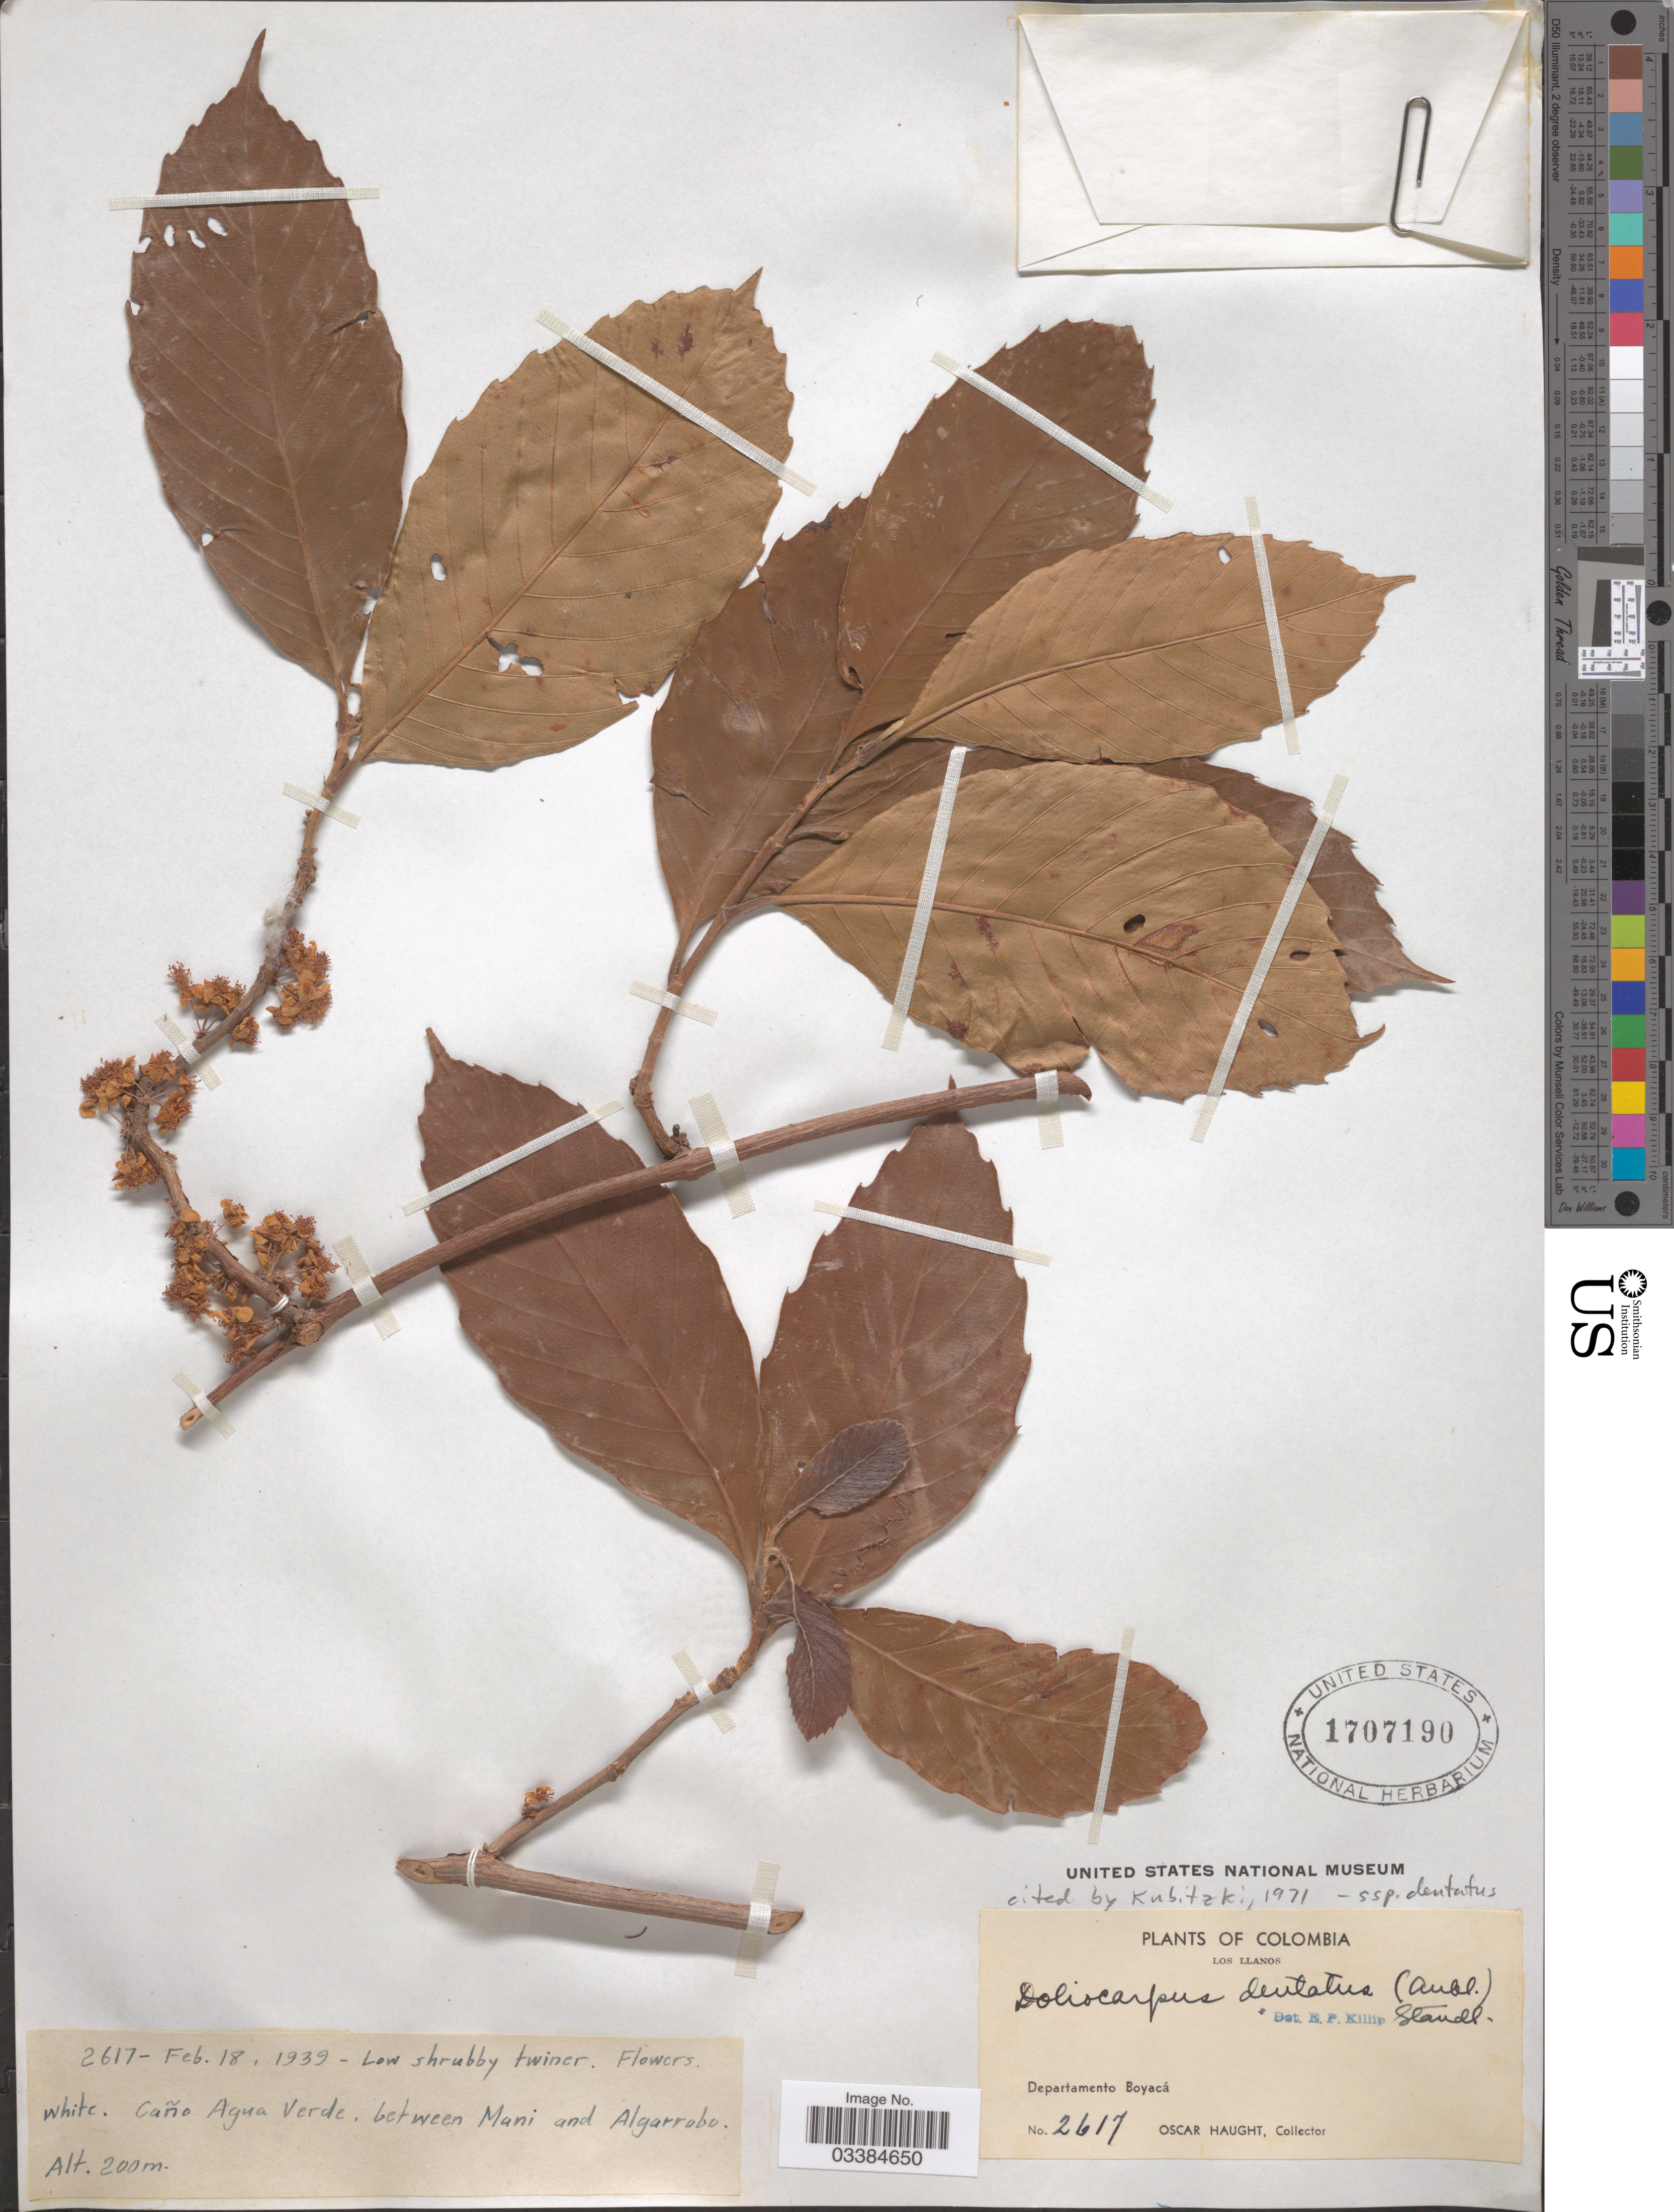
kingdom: Plantae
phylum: Tracheophyta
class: Magnoliopsida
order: Dilleniales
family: Dilleniaceae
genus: Doliocarpus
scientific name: Doliocarpus dentatus subsp. dentatus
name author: (Aubl.) Standl.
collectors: O. Haught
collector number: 2617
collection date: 1939-02-18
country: Colombia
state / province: Boyacá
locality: Los Llanos. Departamento Boyacá. Caño Agua Verde, between Mani and Algarobo.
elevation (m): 200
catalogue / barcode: US 1707190